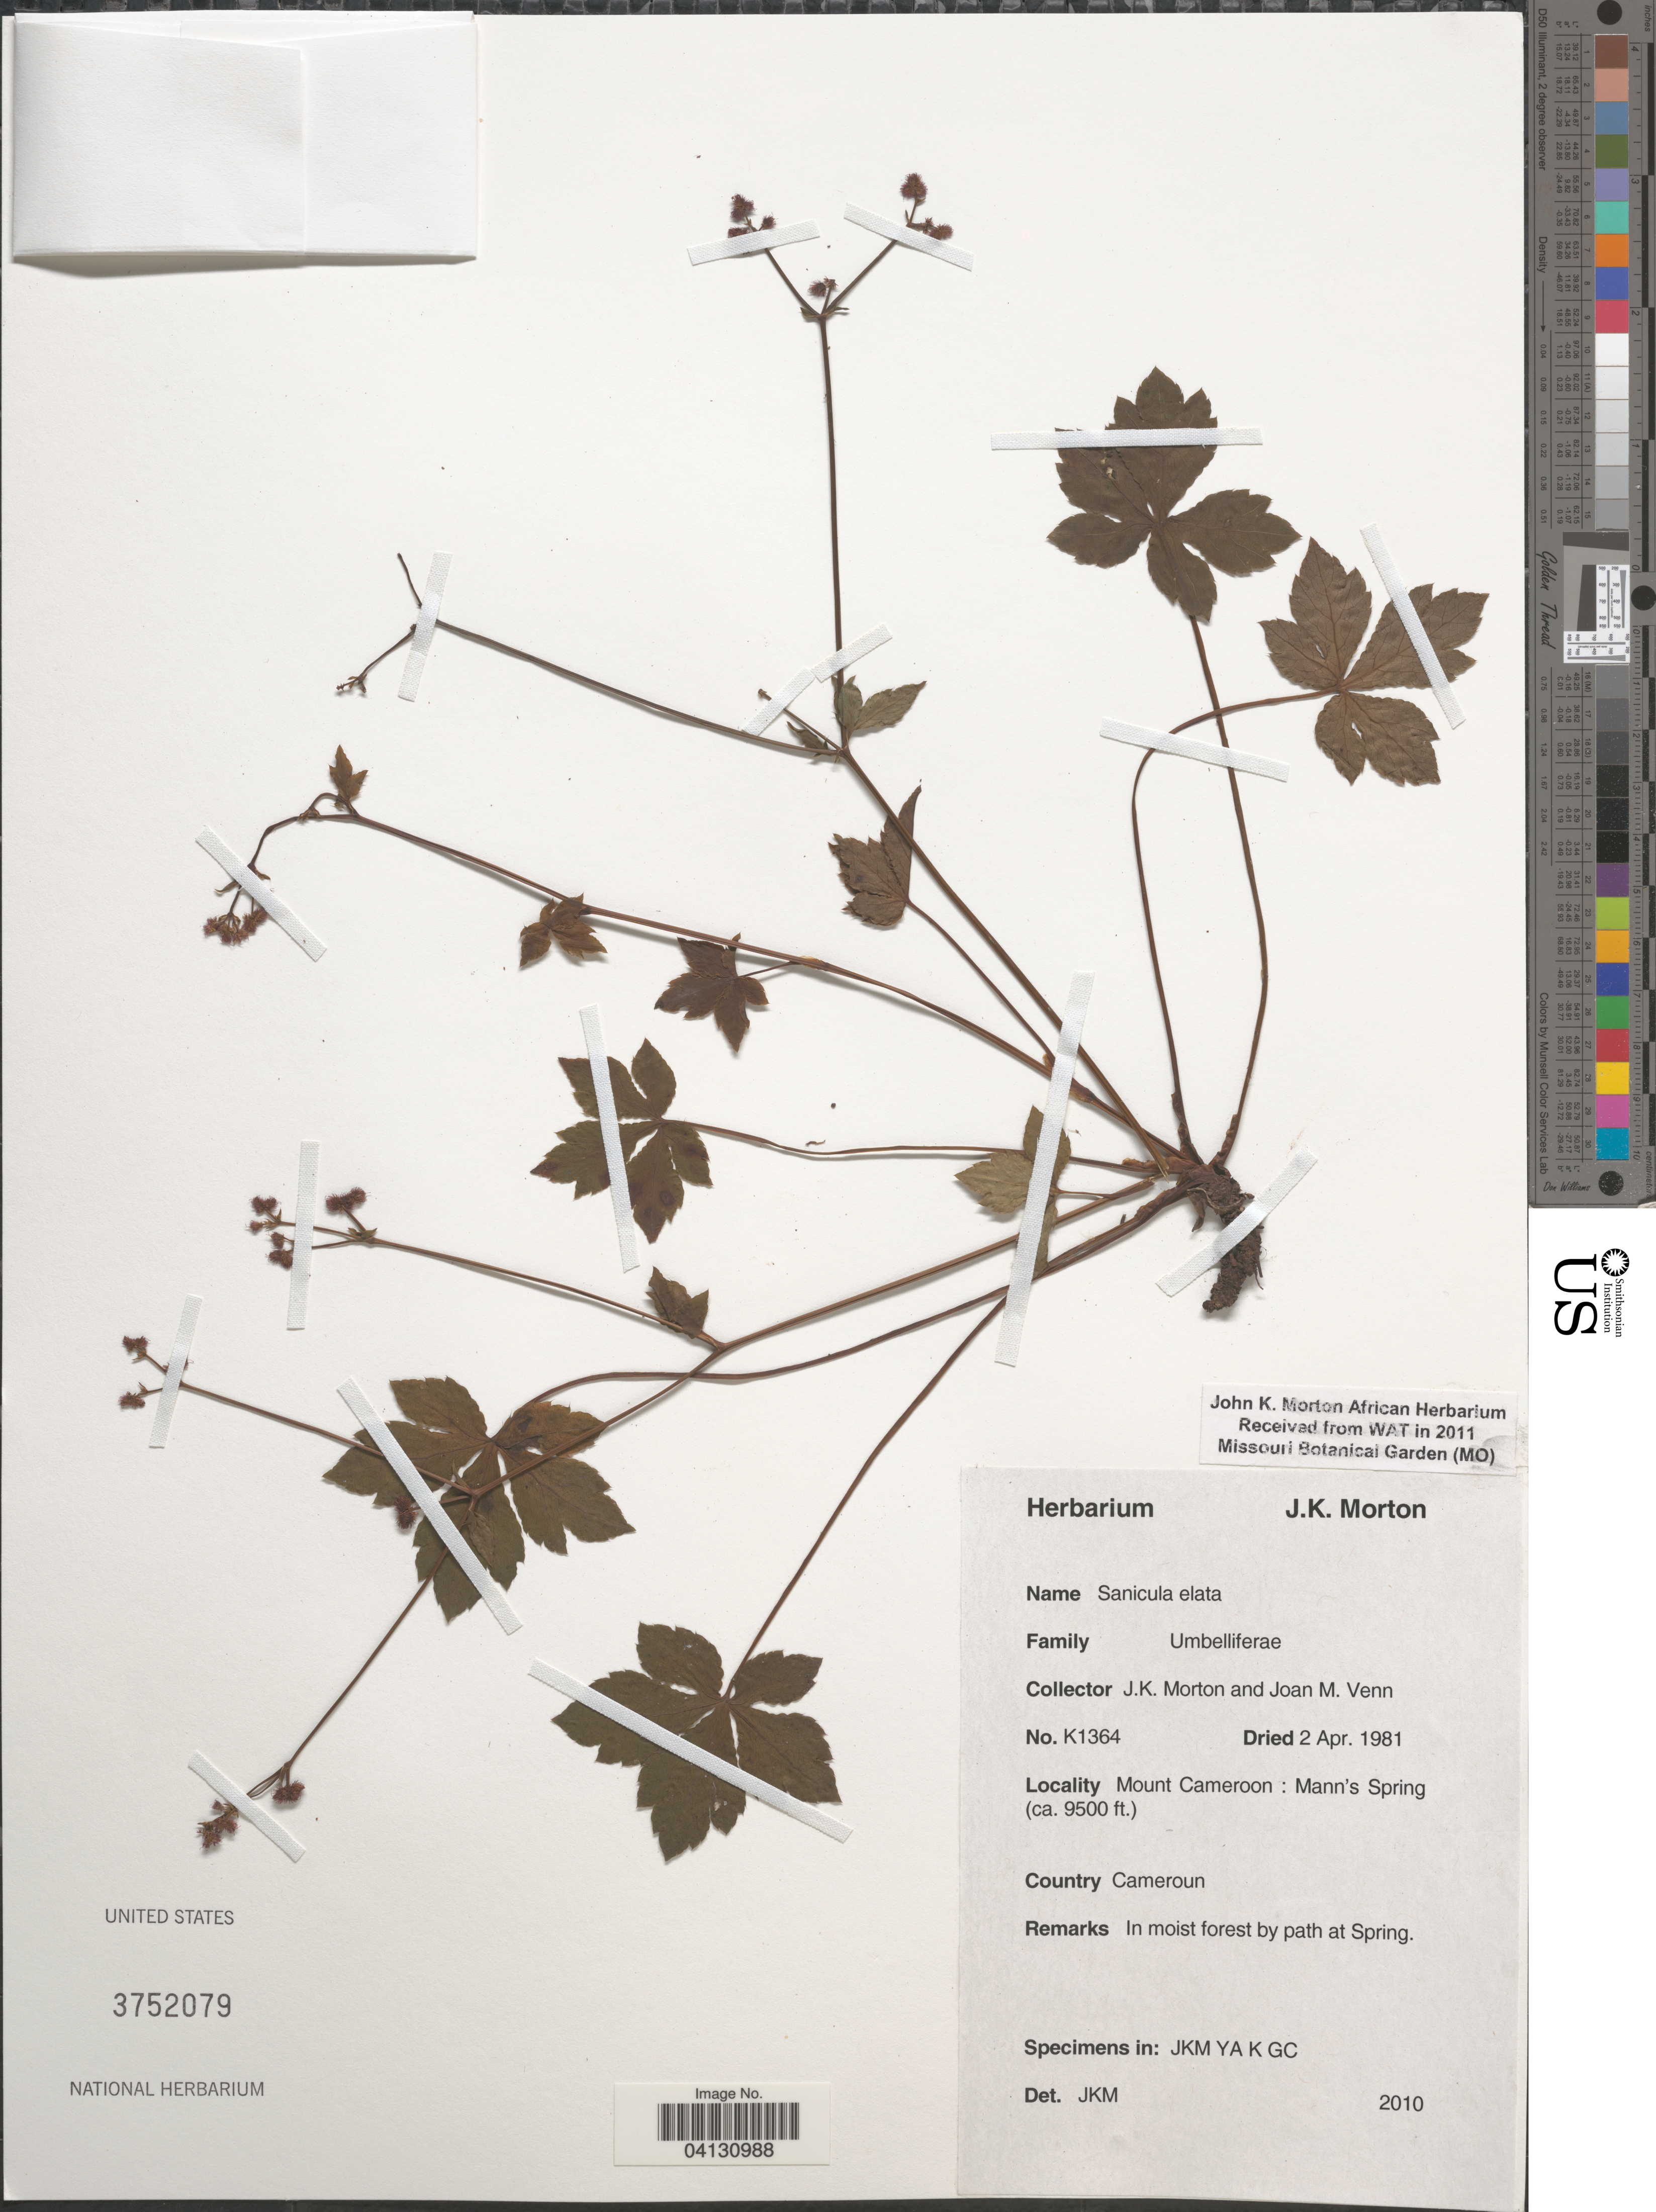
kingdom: Plantae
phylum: Tracheophyta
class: Magnoliopsida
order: Apiales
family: Apiaceae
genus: Sanicula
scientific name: Sanicula elata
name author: Buch.-Ham. ex D. Don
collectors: J. K. Morton & J. Venn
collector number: K1364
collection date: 1981-04-02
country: Cameroon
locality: Mount Cameroon : Mann's Spring. At moist forest by path at Spring.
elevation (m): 2896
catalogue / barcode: US 3752079